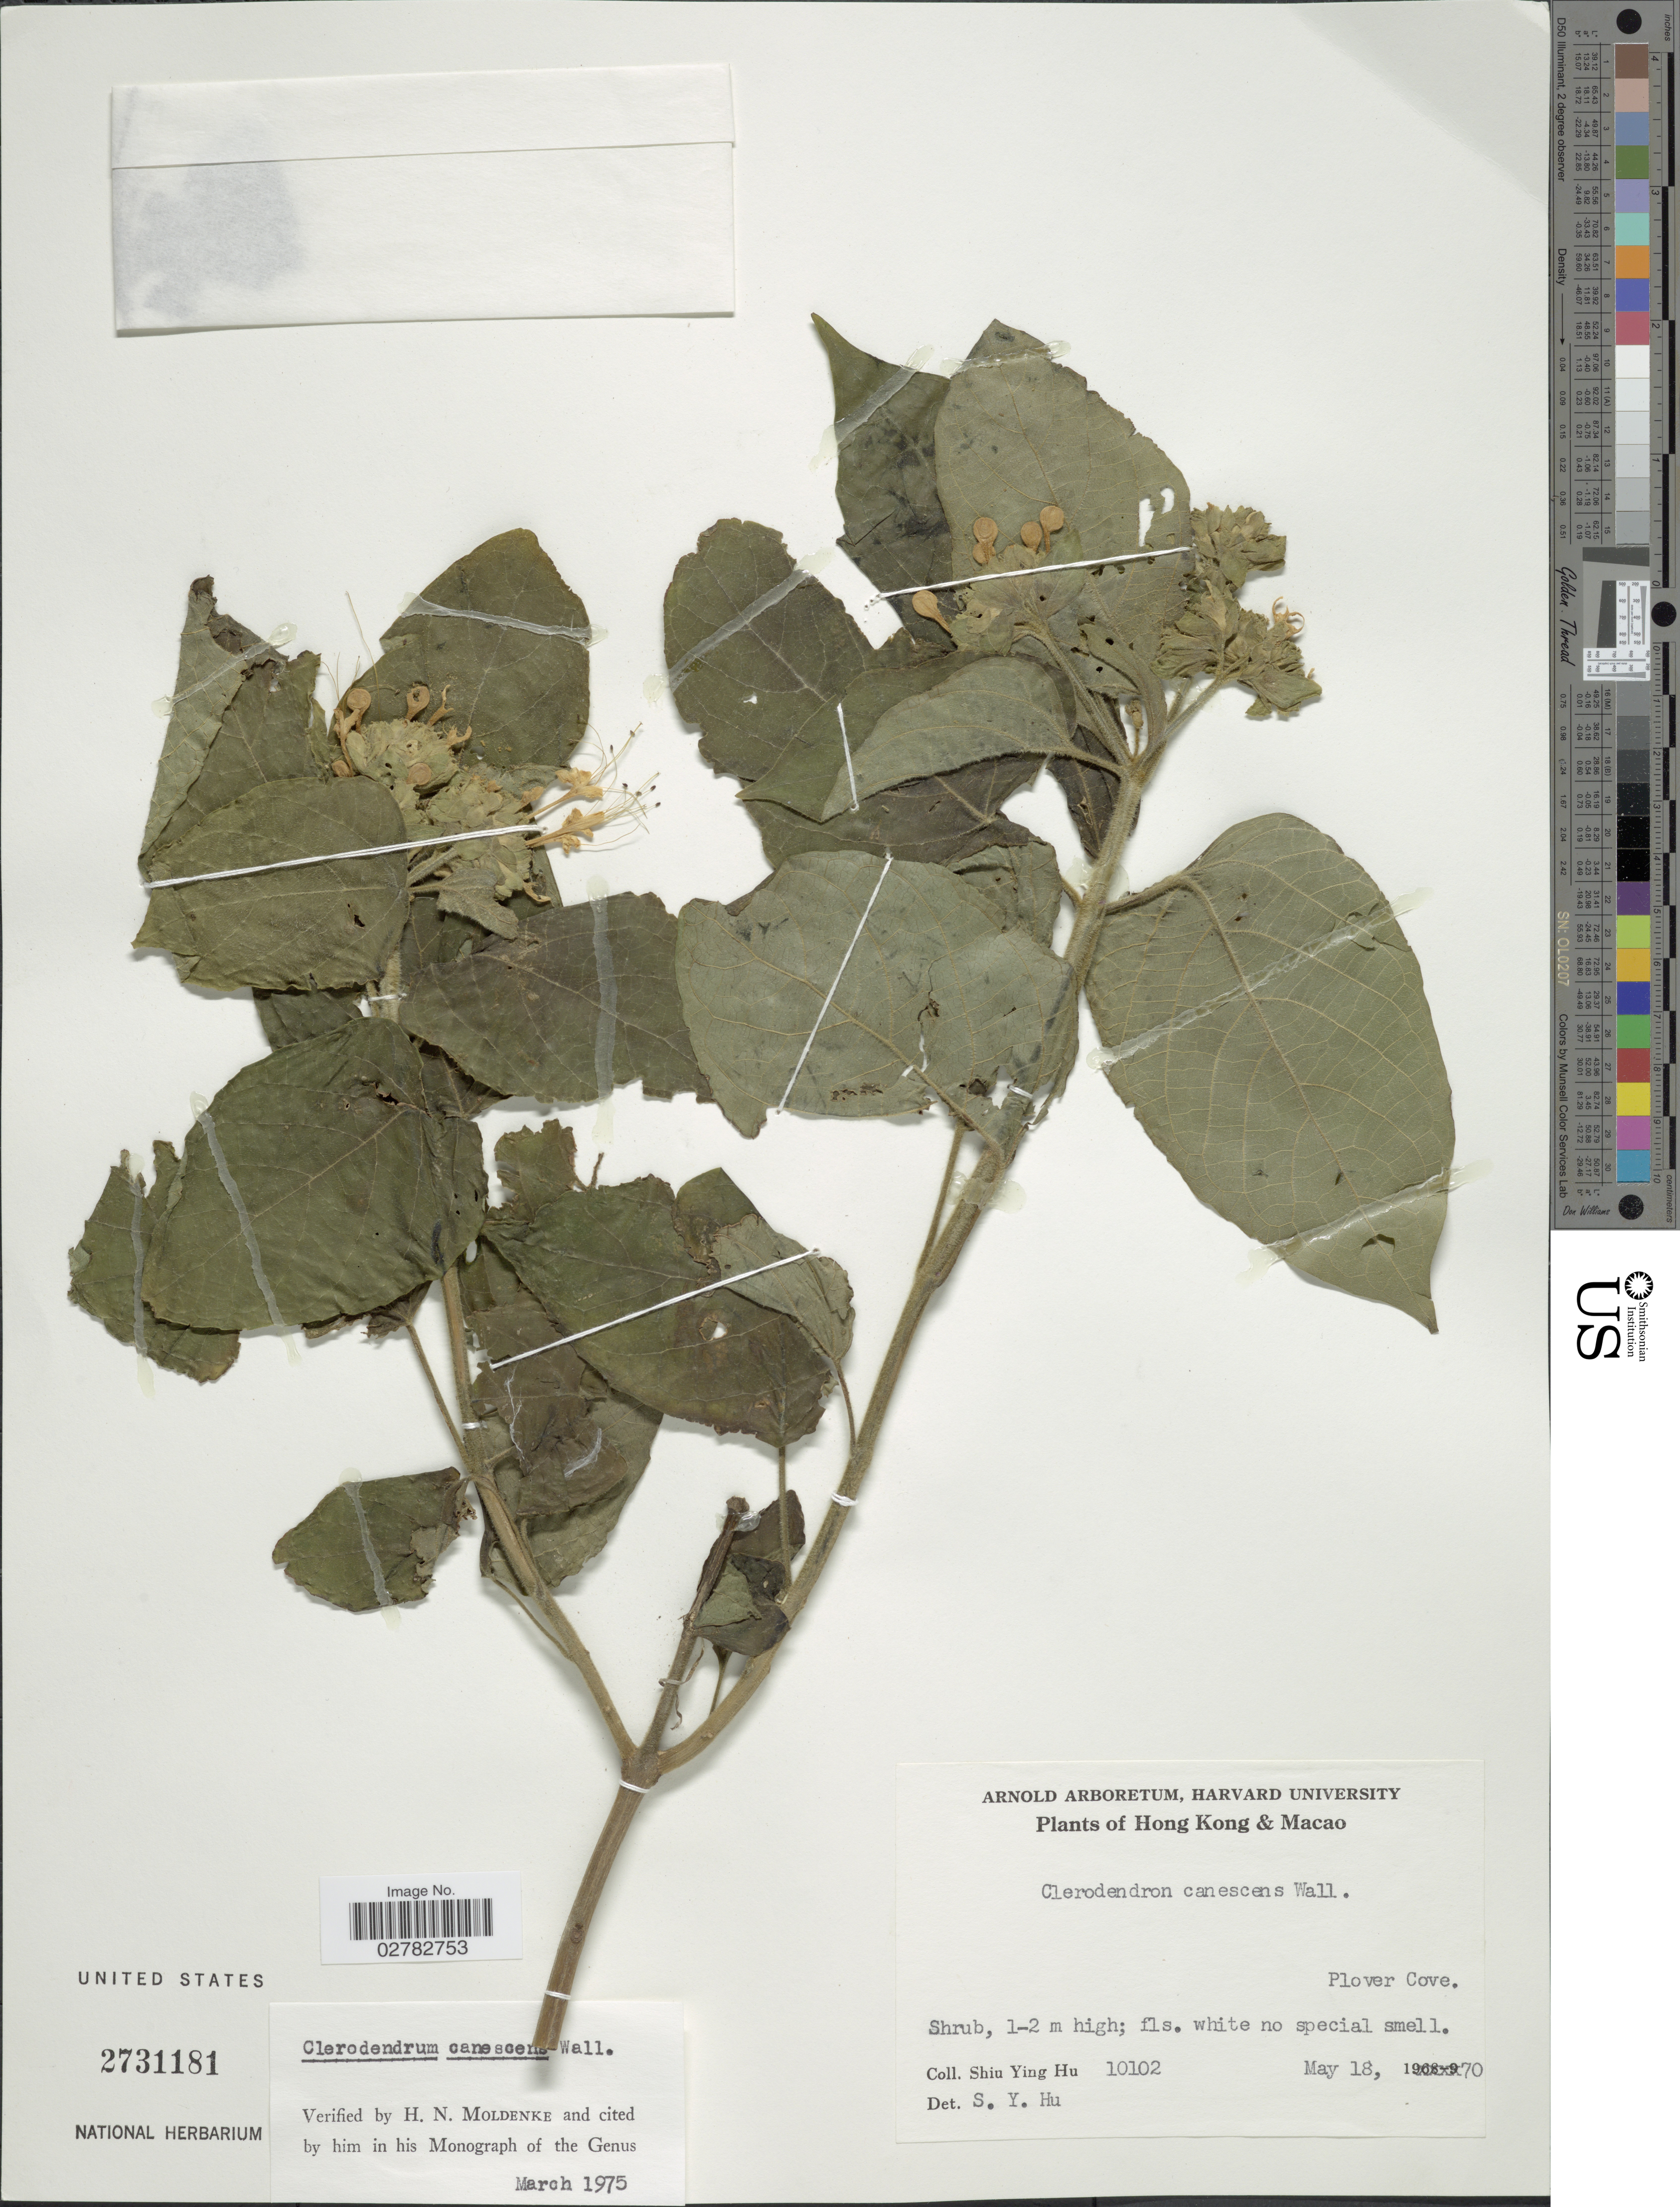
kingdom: Plantae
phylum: Tracheophyta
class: Magnoliopsida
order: Lamiales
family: Lamiaceae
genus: Clerodendrum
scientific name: Clerodendrum canescens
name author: Wall. ex Walp.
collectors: S. Y. Hu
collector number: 10102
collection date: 1970-05-18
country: China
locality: Hong Kong & Macao. Plover Co.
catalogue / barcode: US 2731181